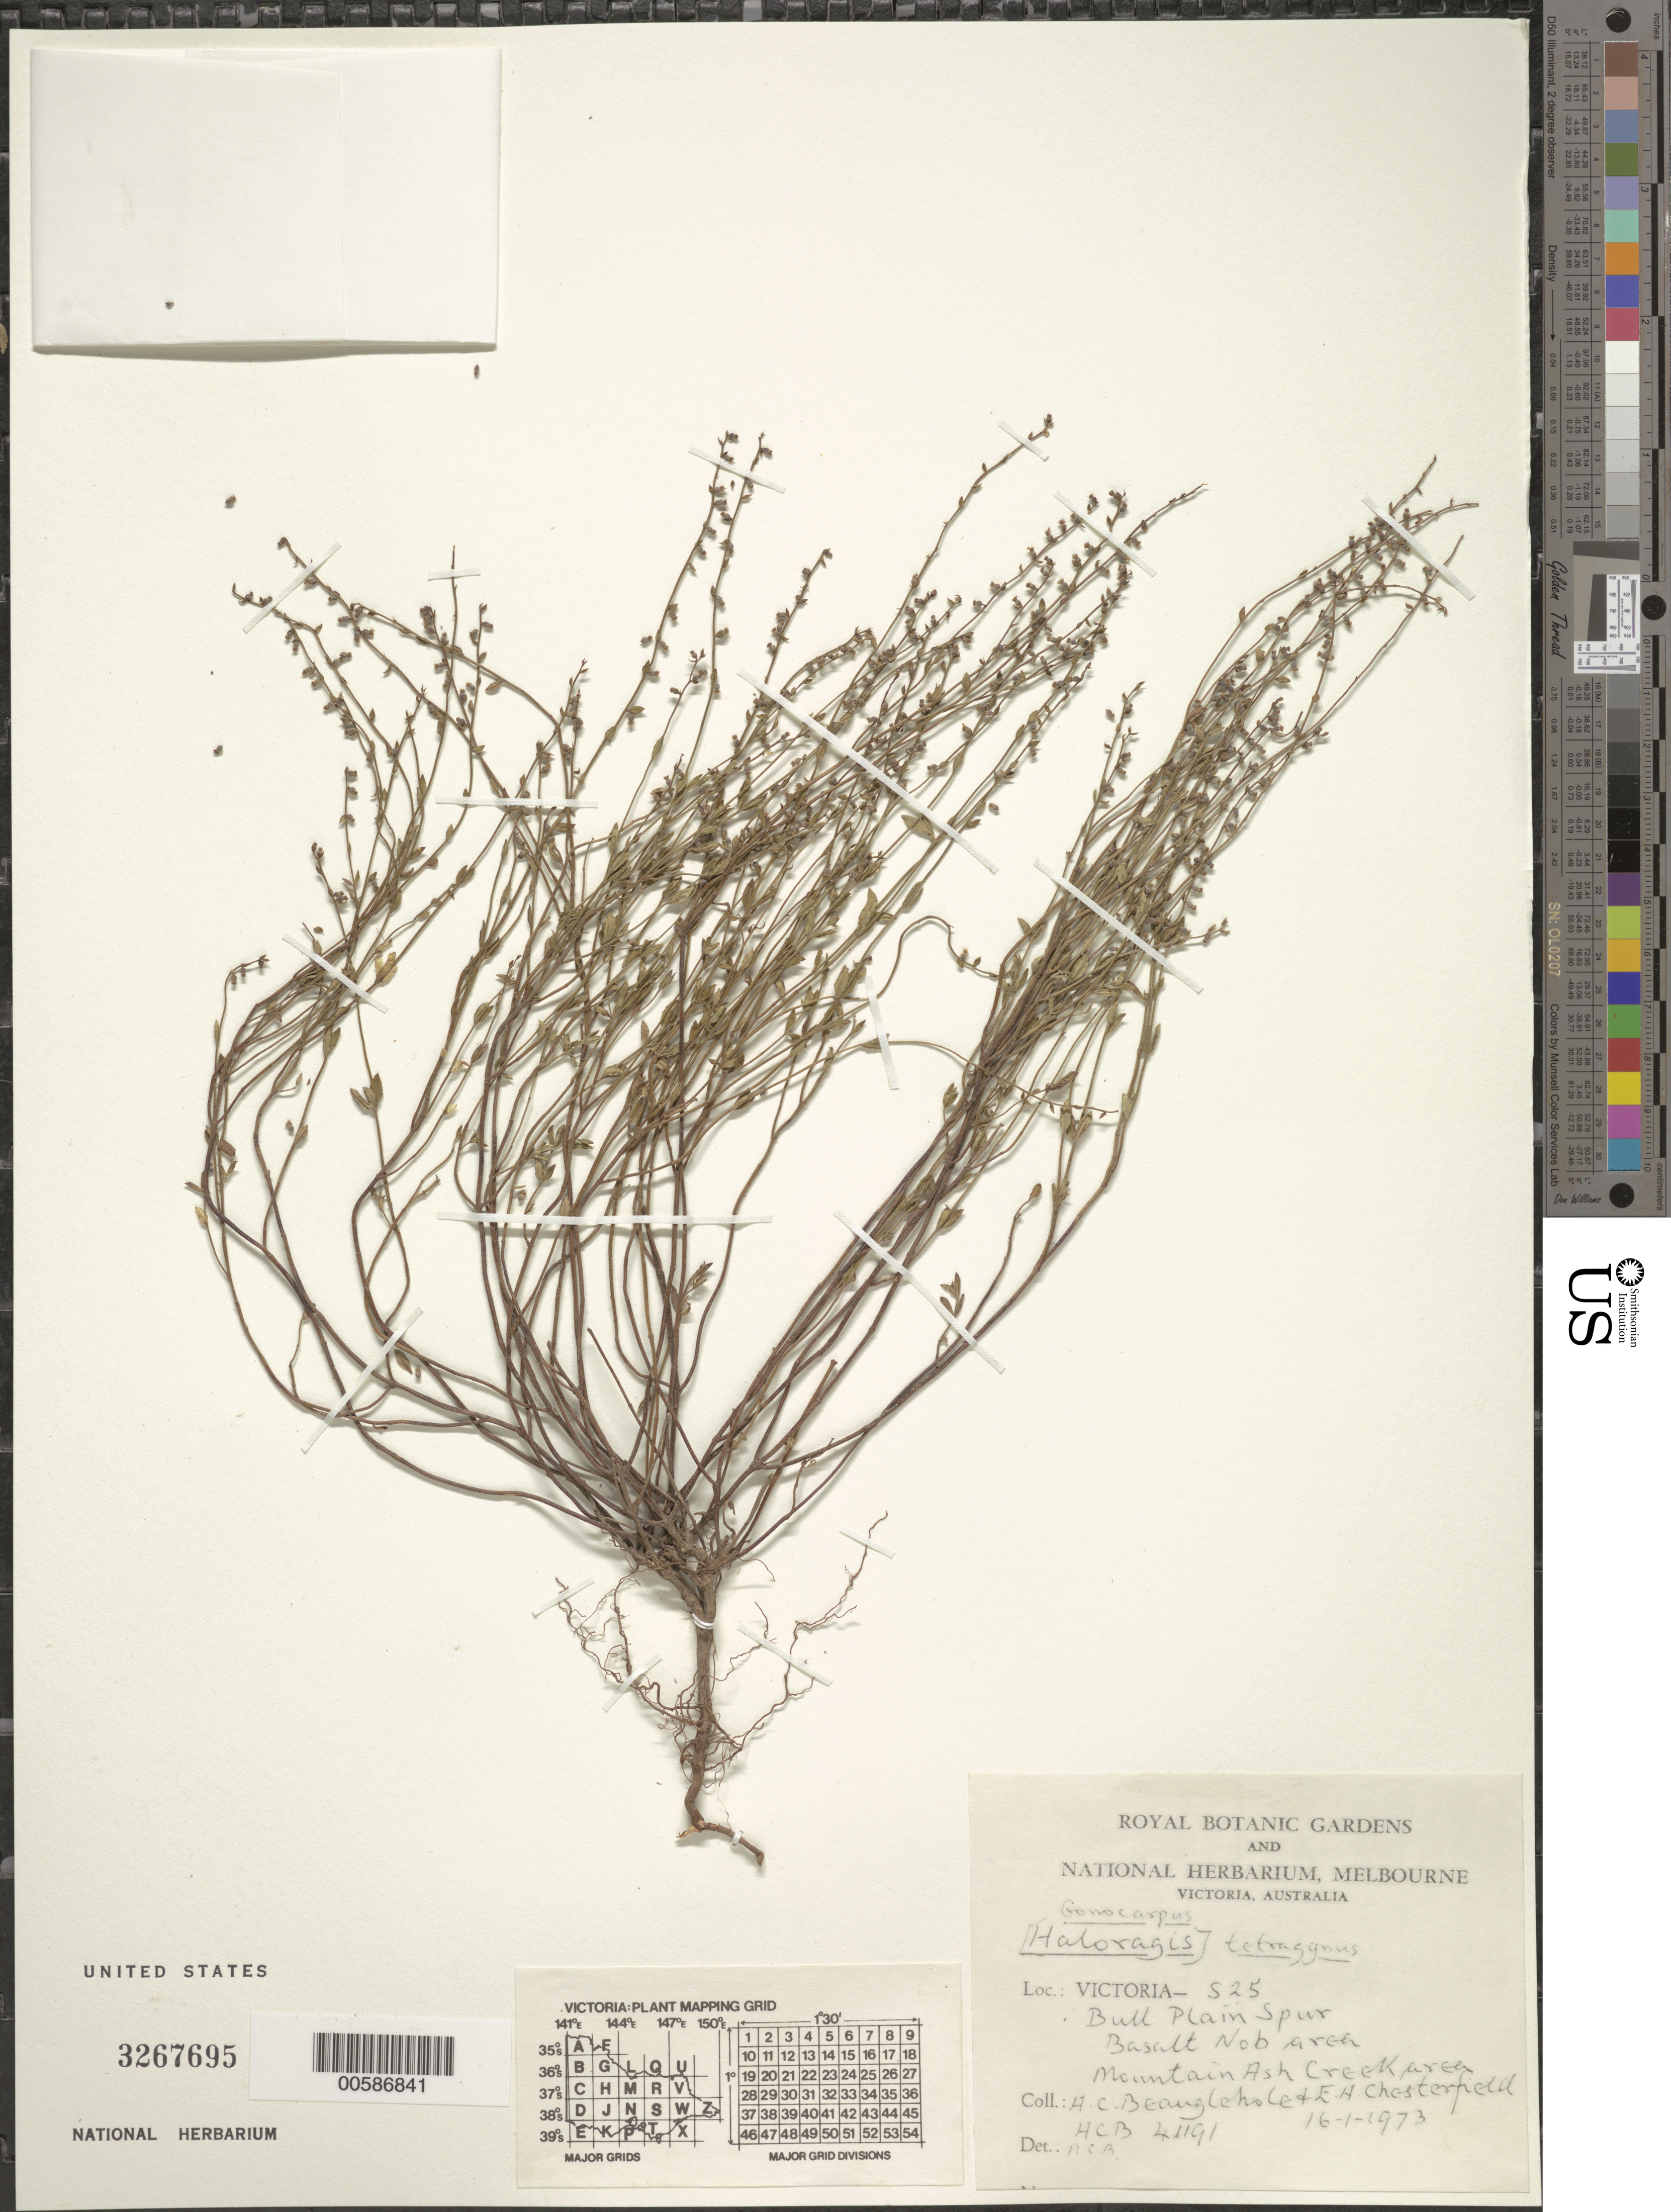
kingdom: Plantae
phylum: Tracheophyta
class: Magnoliopsida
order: Saxifragales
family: Haloragaceae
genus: Gonocarpus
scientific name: Gonocarpus tetragynus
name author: Labill.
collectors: A. Beauglehole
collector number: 41191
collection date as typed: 16 Jan 1973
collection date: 1973-01-16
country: Australia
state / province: Victoria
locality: Bull Plain Spur, Basalt Nob area, Mountain Ash Creek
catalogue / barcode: US 3267695